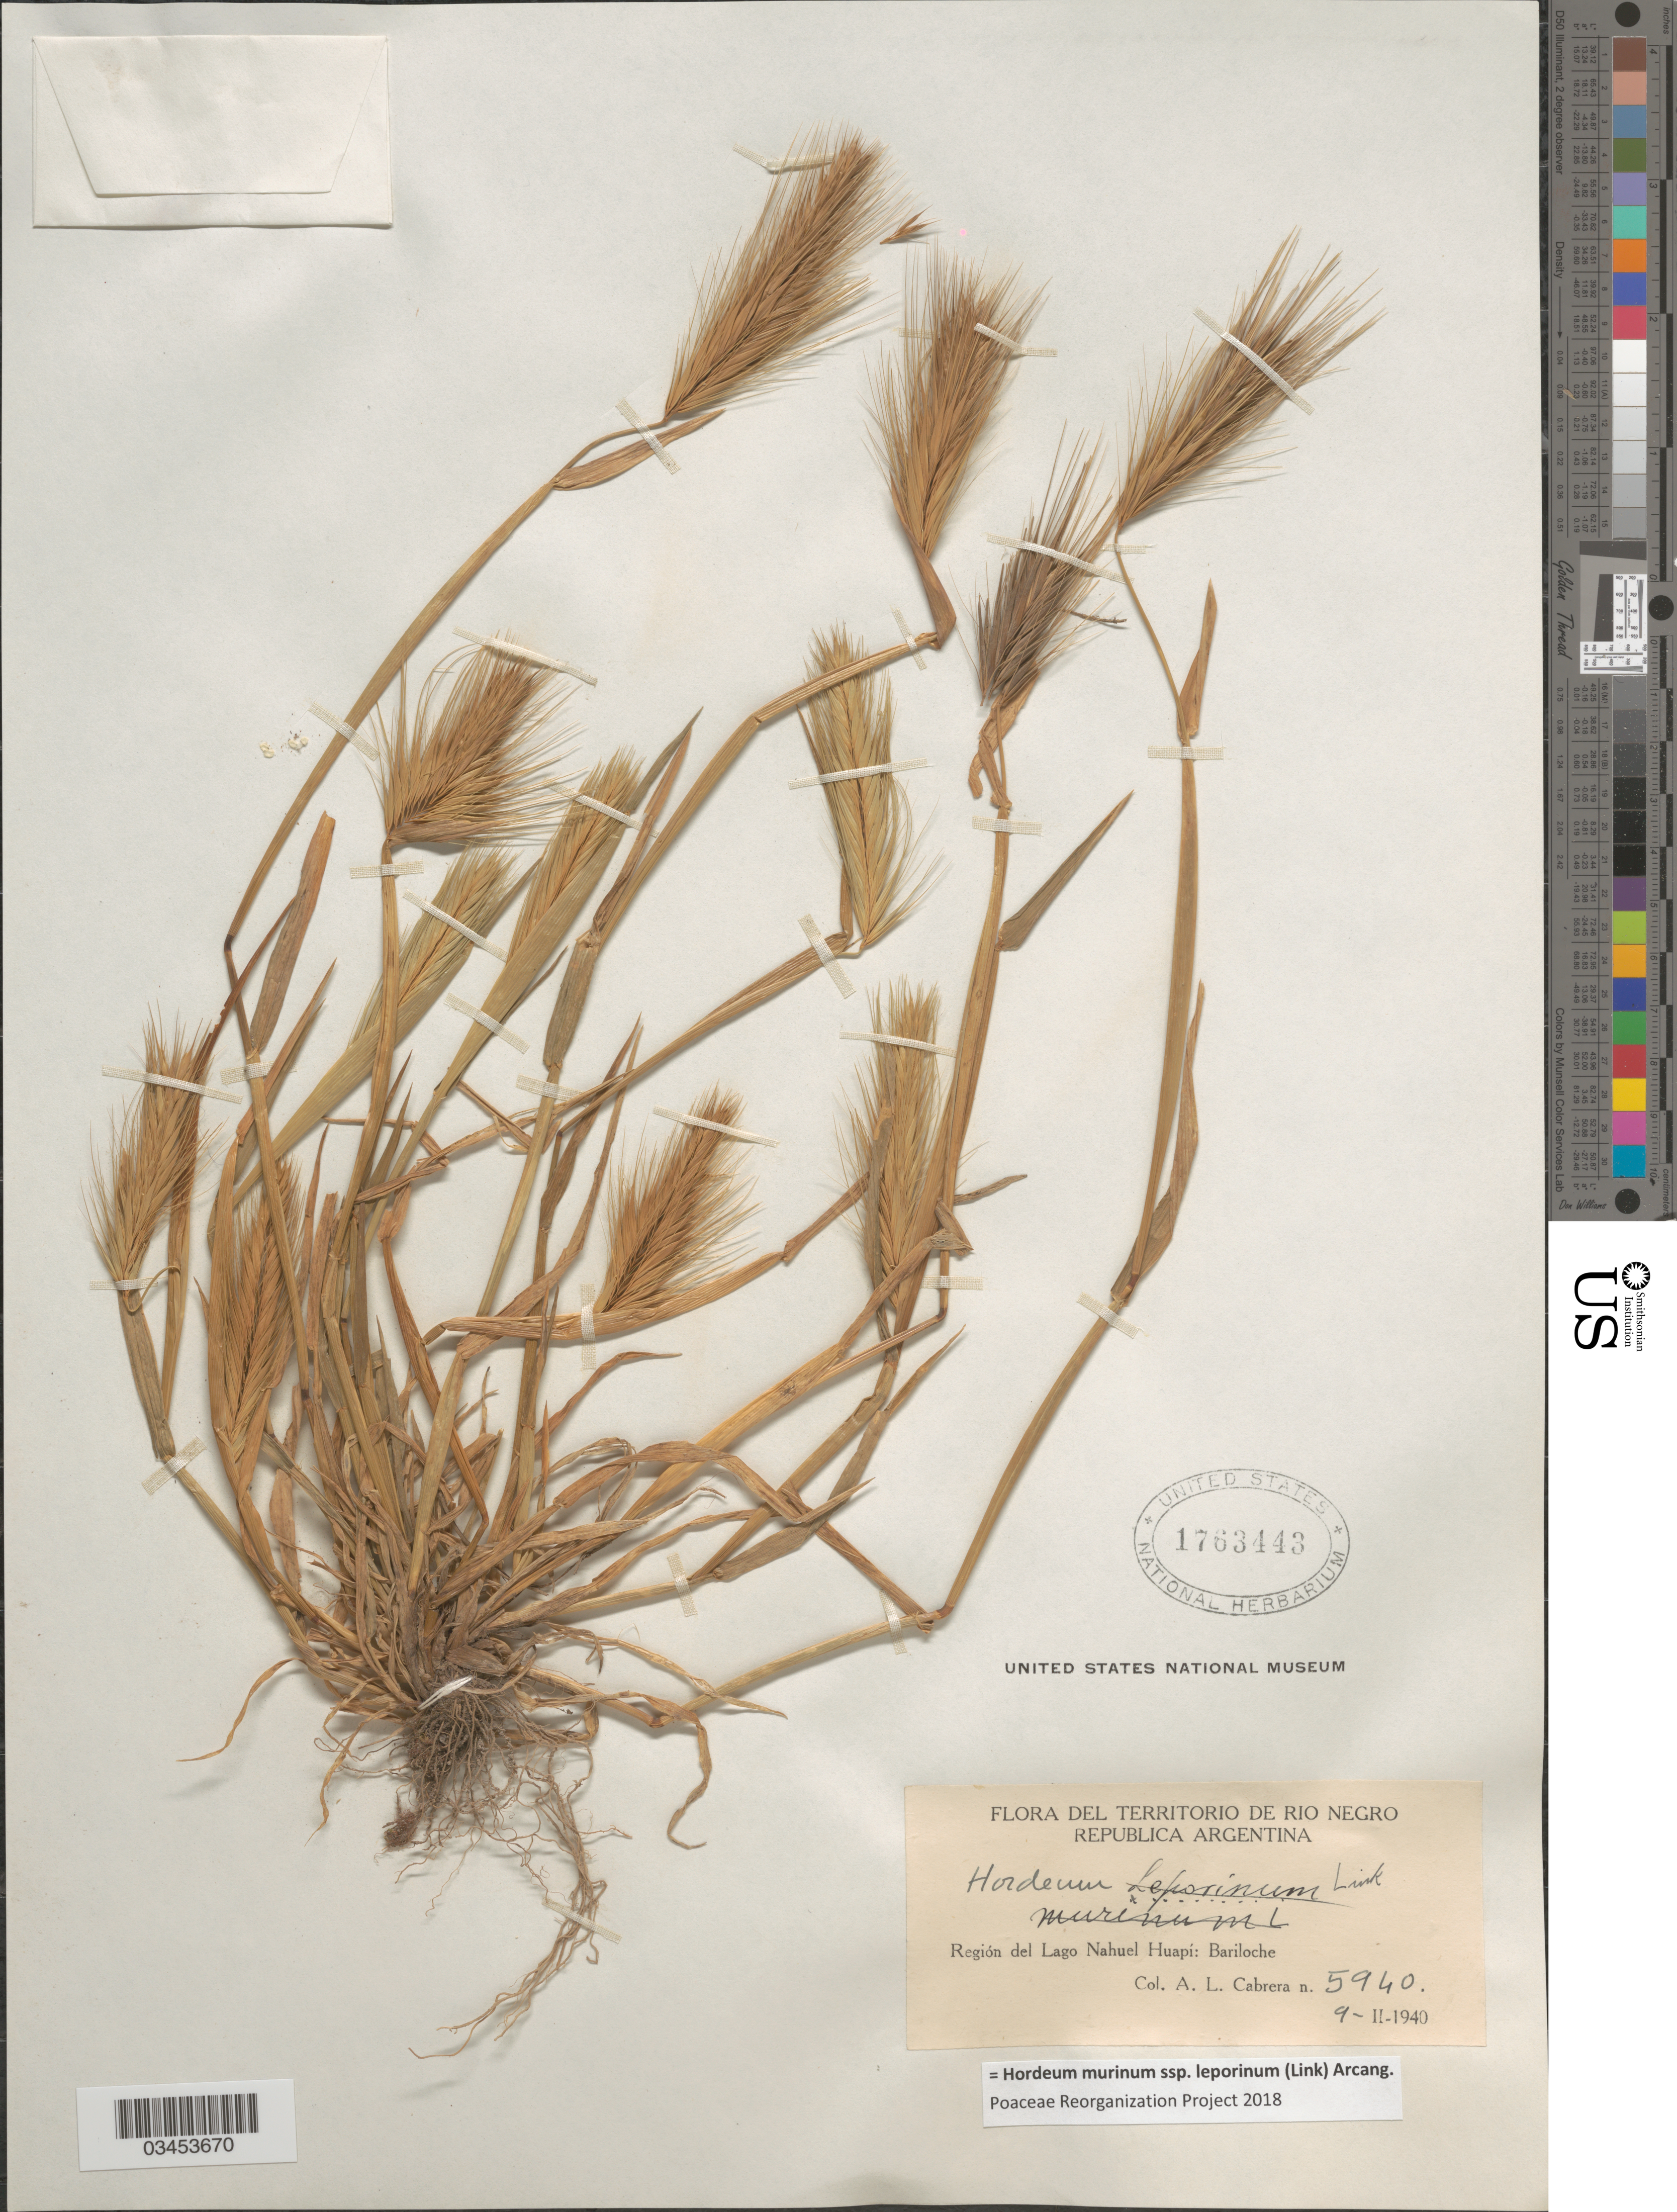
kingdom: Plantae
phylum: Tracheophyta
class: Liliopsida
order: Poales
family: Poaceae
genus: Hordeum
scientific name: Hordeum murinum subsp. leporinum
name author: (Link) Arcang.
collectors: A. L. Cabrera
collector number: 5940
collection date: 1940-02-09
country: Argentina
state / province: Rio Negro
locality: Región del Lago Nahuel Huapí: Bariloche.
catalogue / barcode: US 1763443